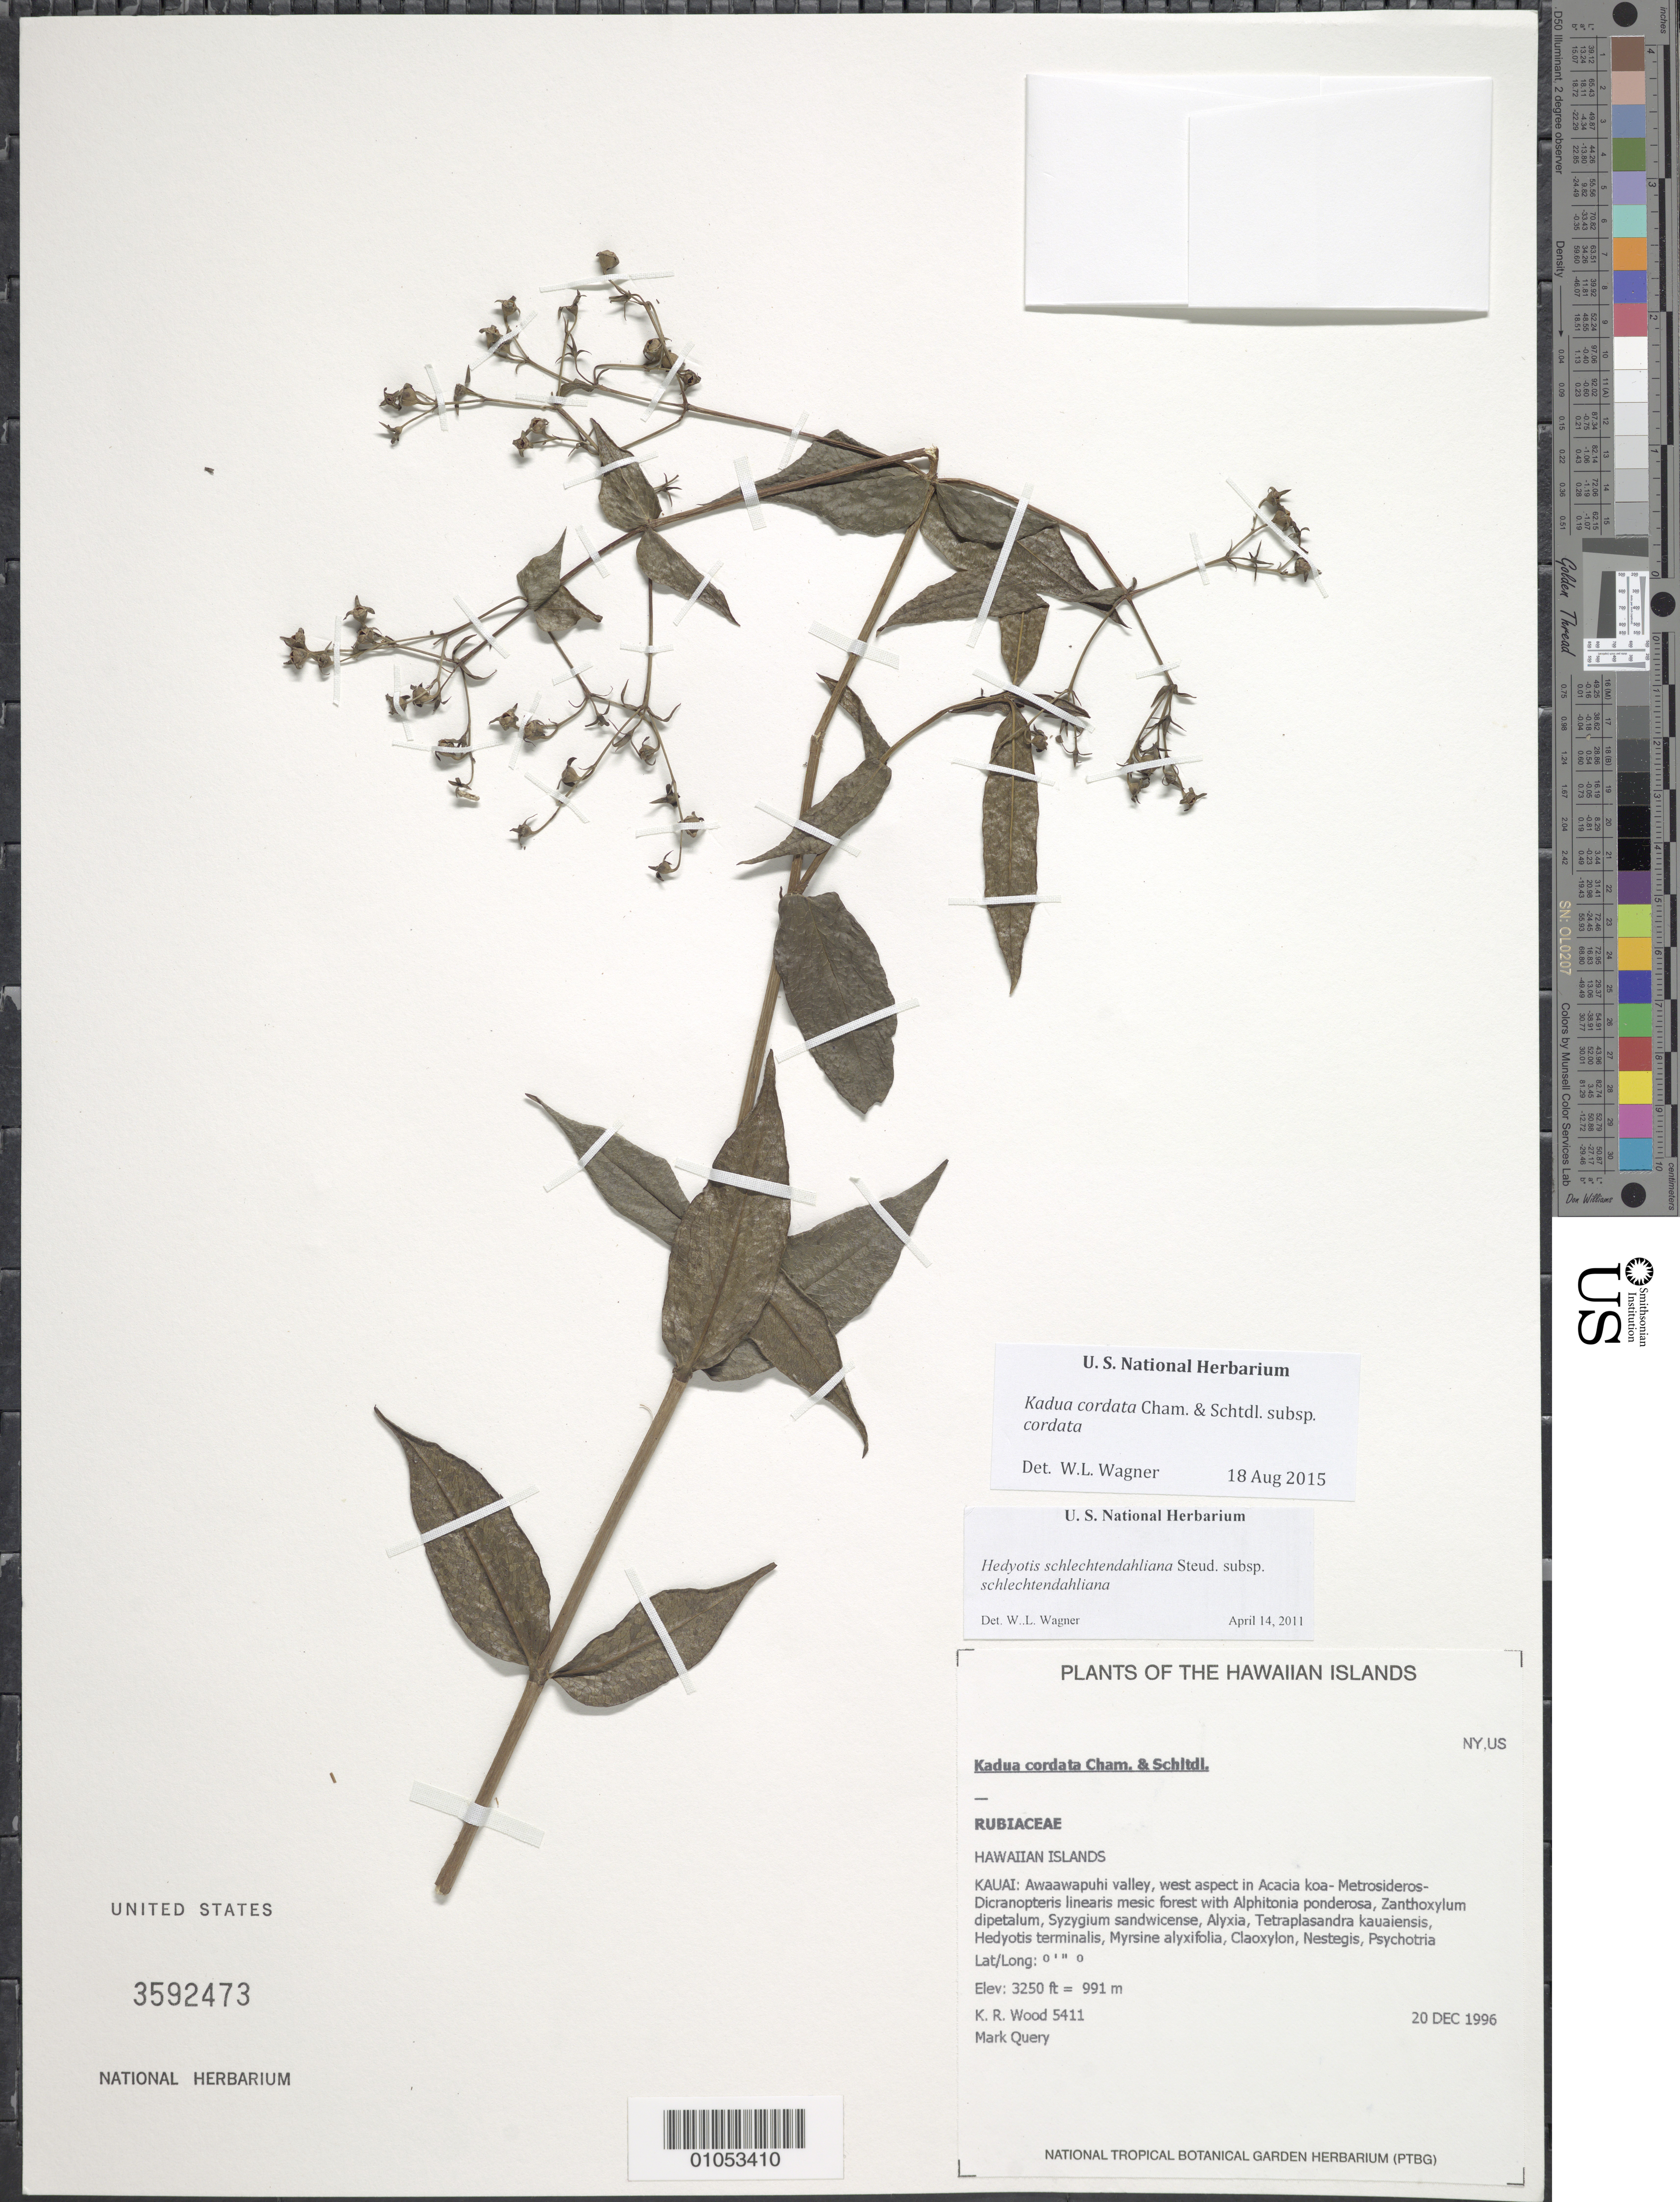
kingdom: Plantae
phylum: Tracheophyta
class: Magnoliopsida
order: Gentianales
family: Rubiaceae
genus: Kadua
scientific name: Kadua cordata subsp. cordata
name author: Cham. & Schltdl.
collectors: K. R. Wood & M. Query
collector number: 5411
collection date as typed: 20 Dec 1996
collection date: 1996-12-20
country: United States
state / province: Hawaii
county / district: Kaui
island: Kaua'i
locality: Awaawapuhi valley.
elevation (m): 991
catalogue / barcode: US 3592473